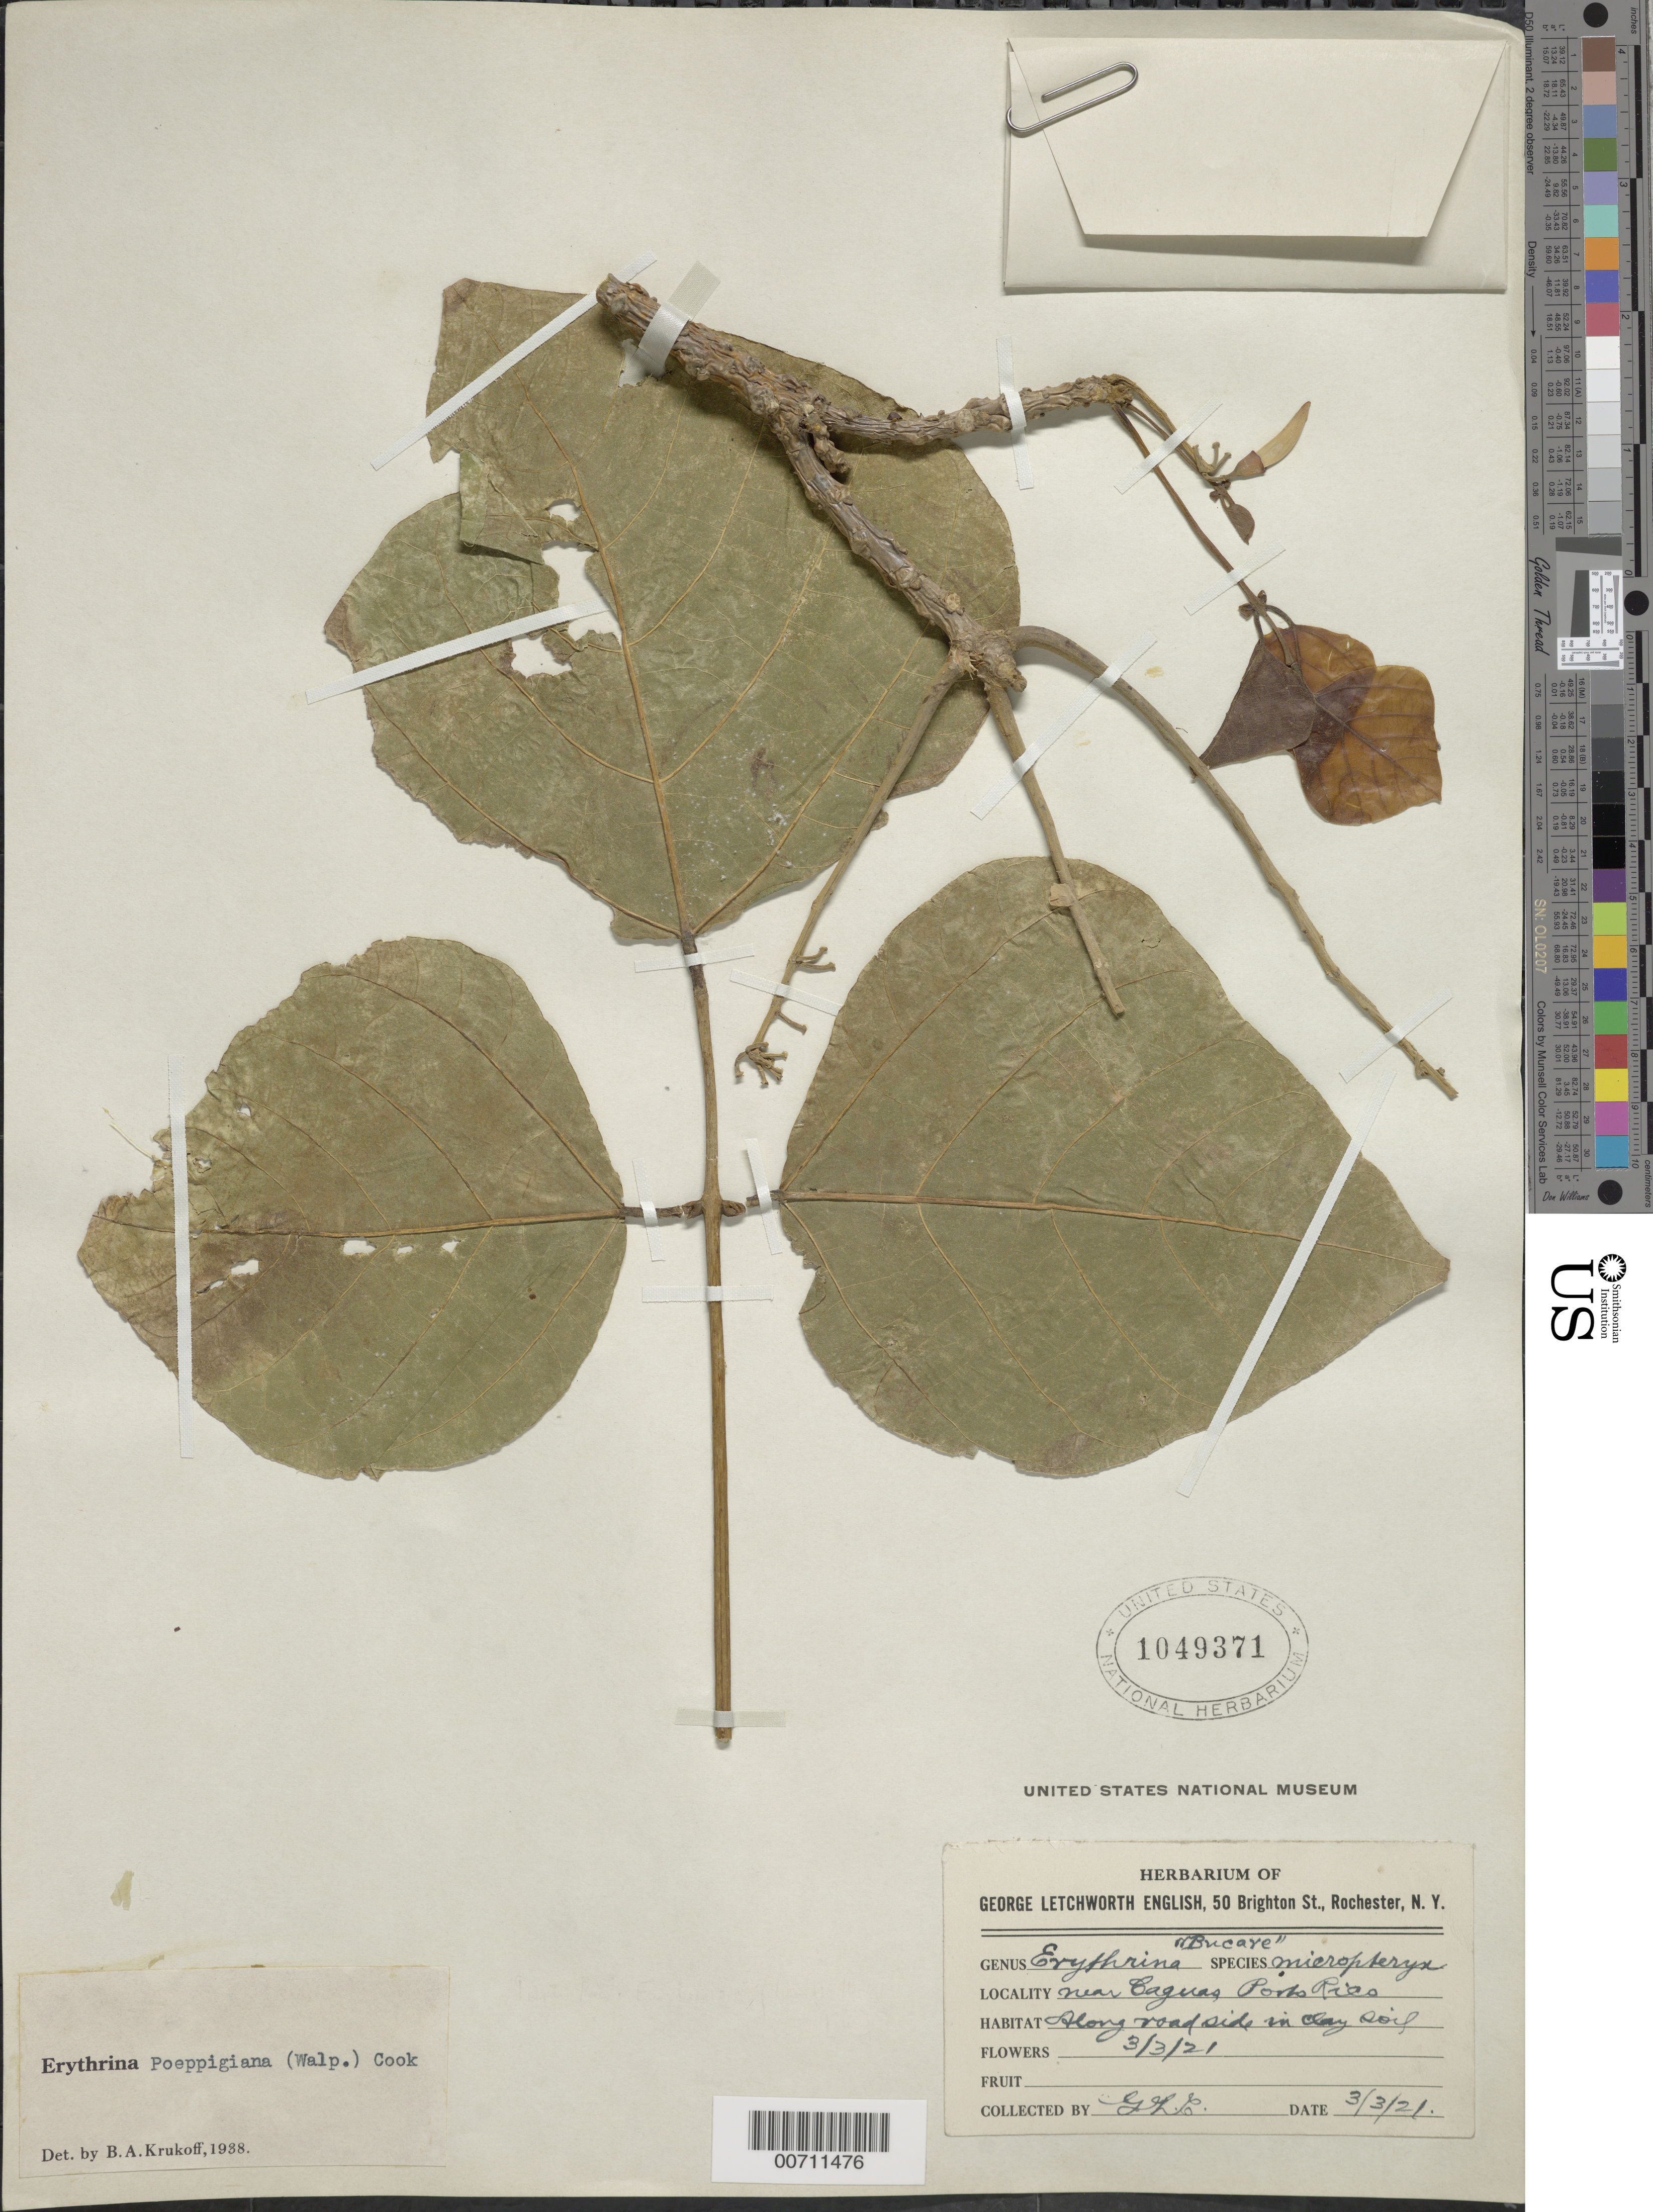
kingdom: Plantae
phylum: Tracheophyta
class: Magnoliopsida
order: Fabales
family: Fabaceae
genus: Erythrina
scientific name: Erythrina poeppigiana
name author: (Walp.) O.F. Cook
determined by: Krukoff, B. A.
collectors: G. English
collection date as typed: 03 Mar 1921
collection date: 1921-03-03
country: Puerto Rico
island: Greater Antilles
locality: Caguas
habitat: Along roadside in clay soil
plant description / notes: Common name: Bucare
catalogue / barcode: US 1049371